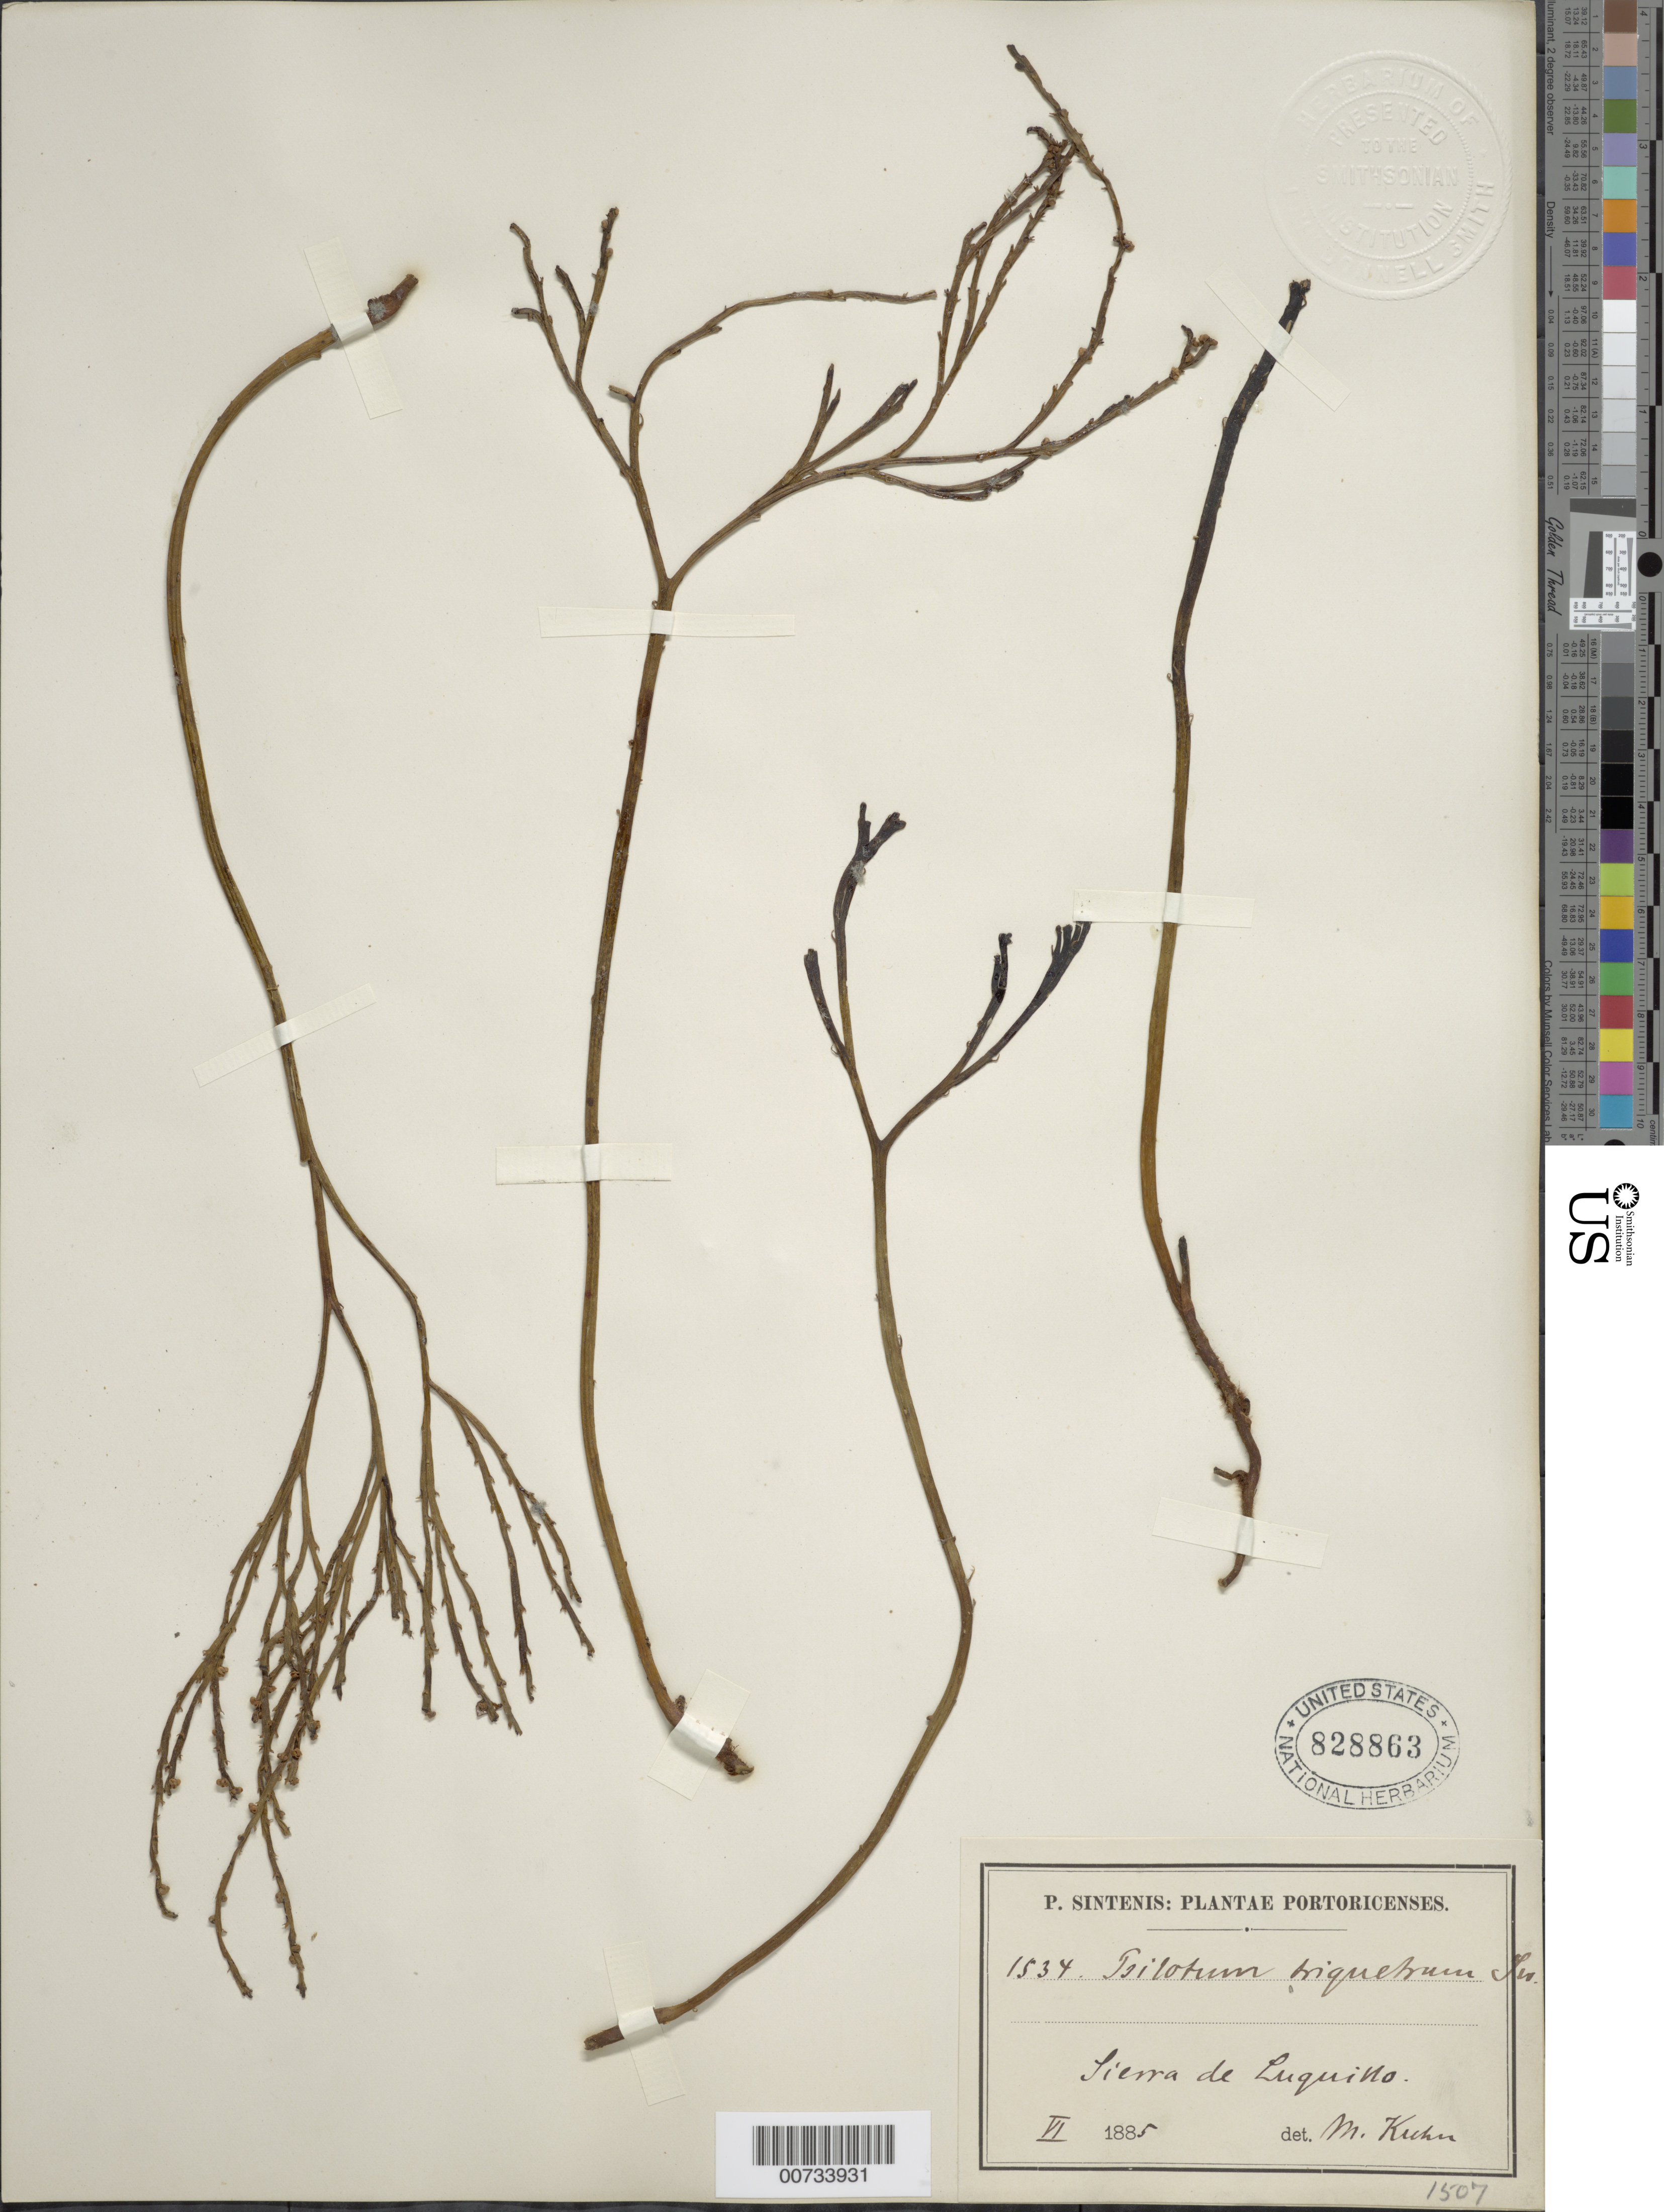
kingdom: Plantae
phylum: Tracheophyta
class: Polypodiopsida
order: Psilotales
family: Psilotaceae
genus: Psilotum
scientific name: Psilotum nudum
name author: (L.) P. Beauv.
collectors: P. Sintenis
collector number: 1534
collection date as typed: Jun 1885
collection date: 1885-06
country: Puerto Rico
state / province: Luquillo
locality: Sierra de Luquillo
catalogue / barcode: US 828863